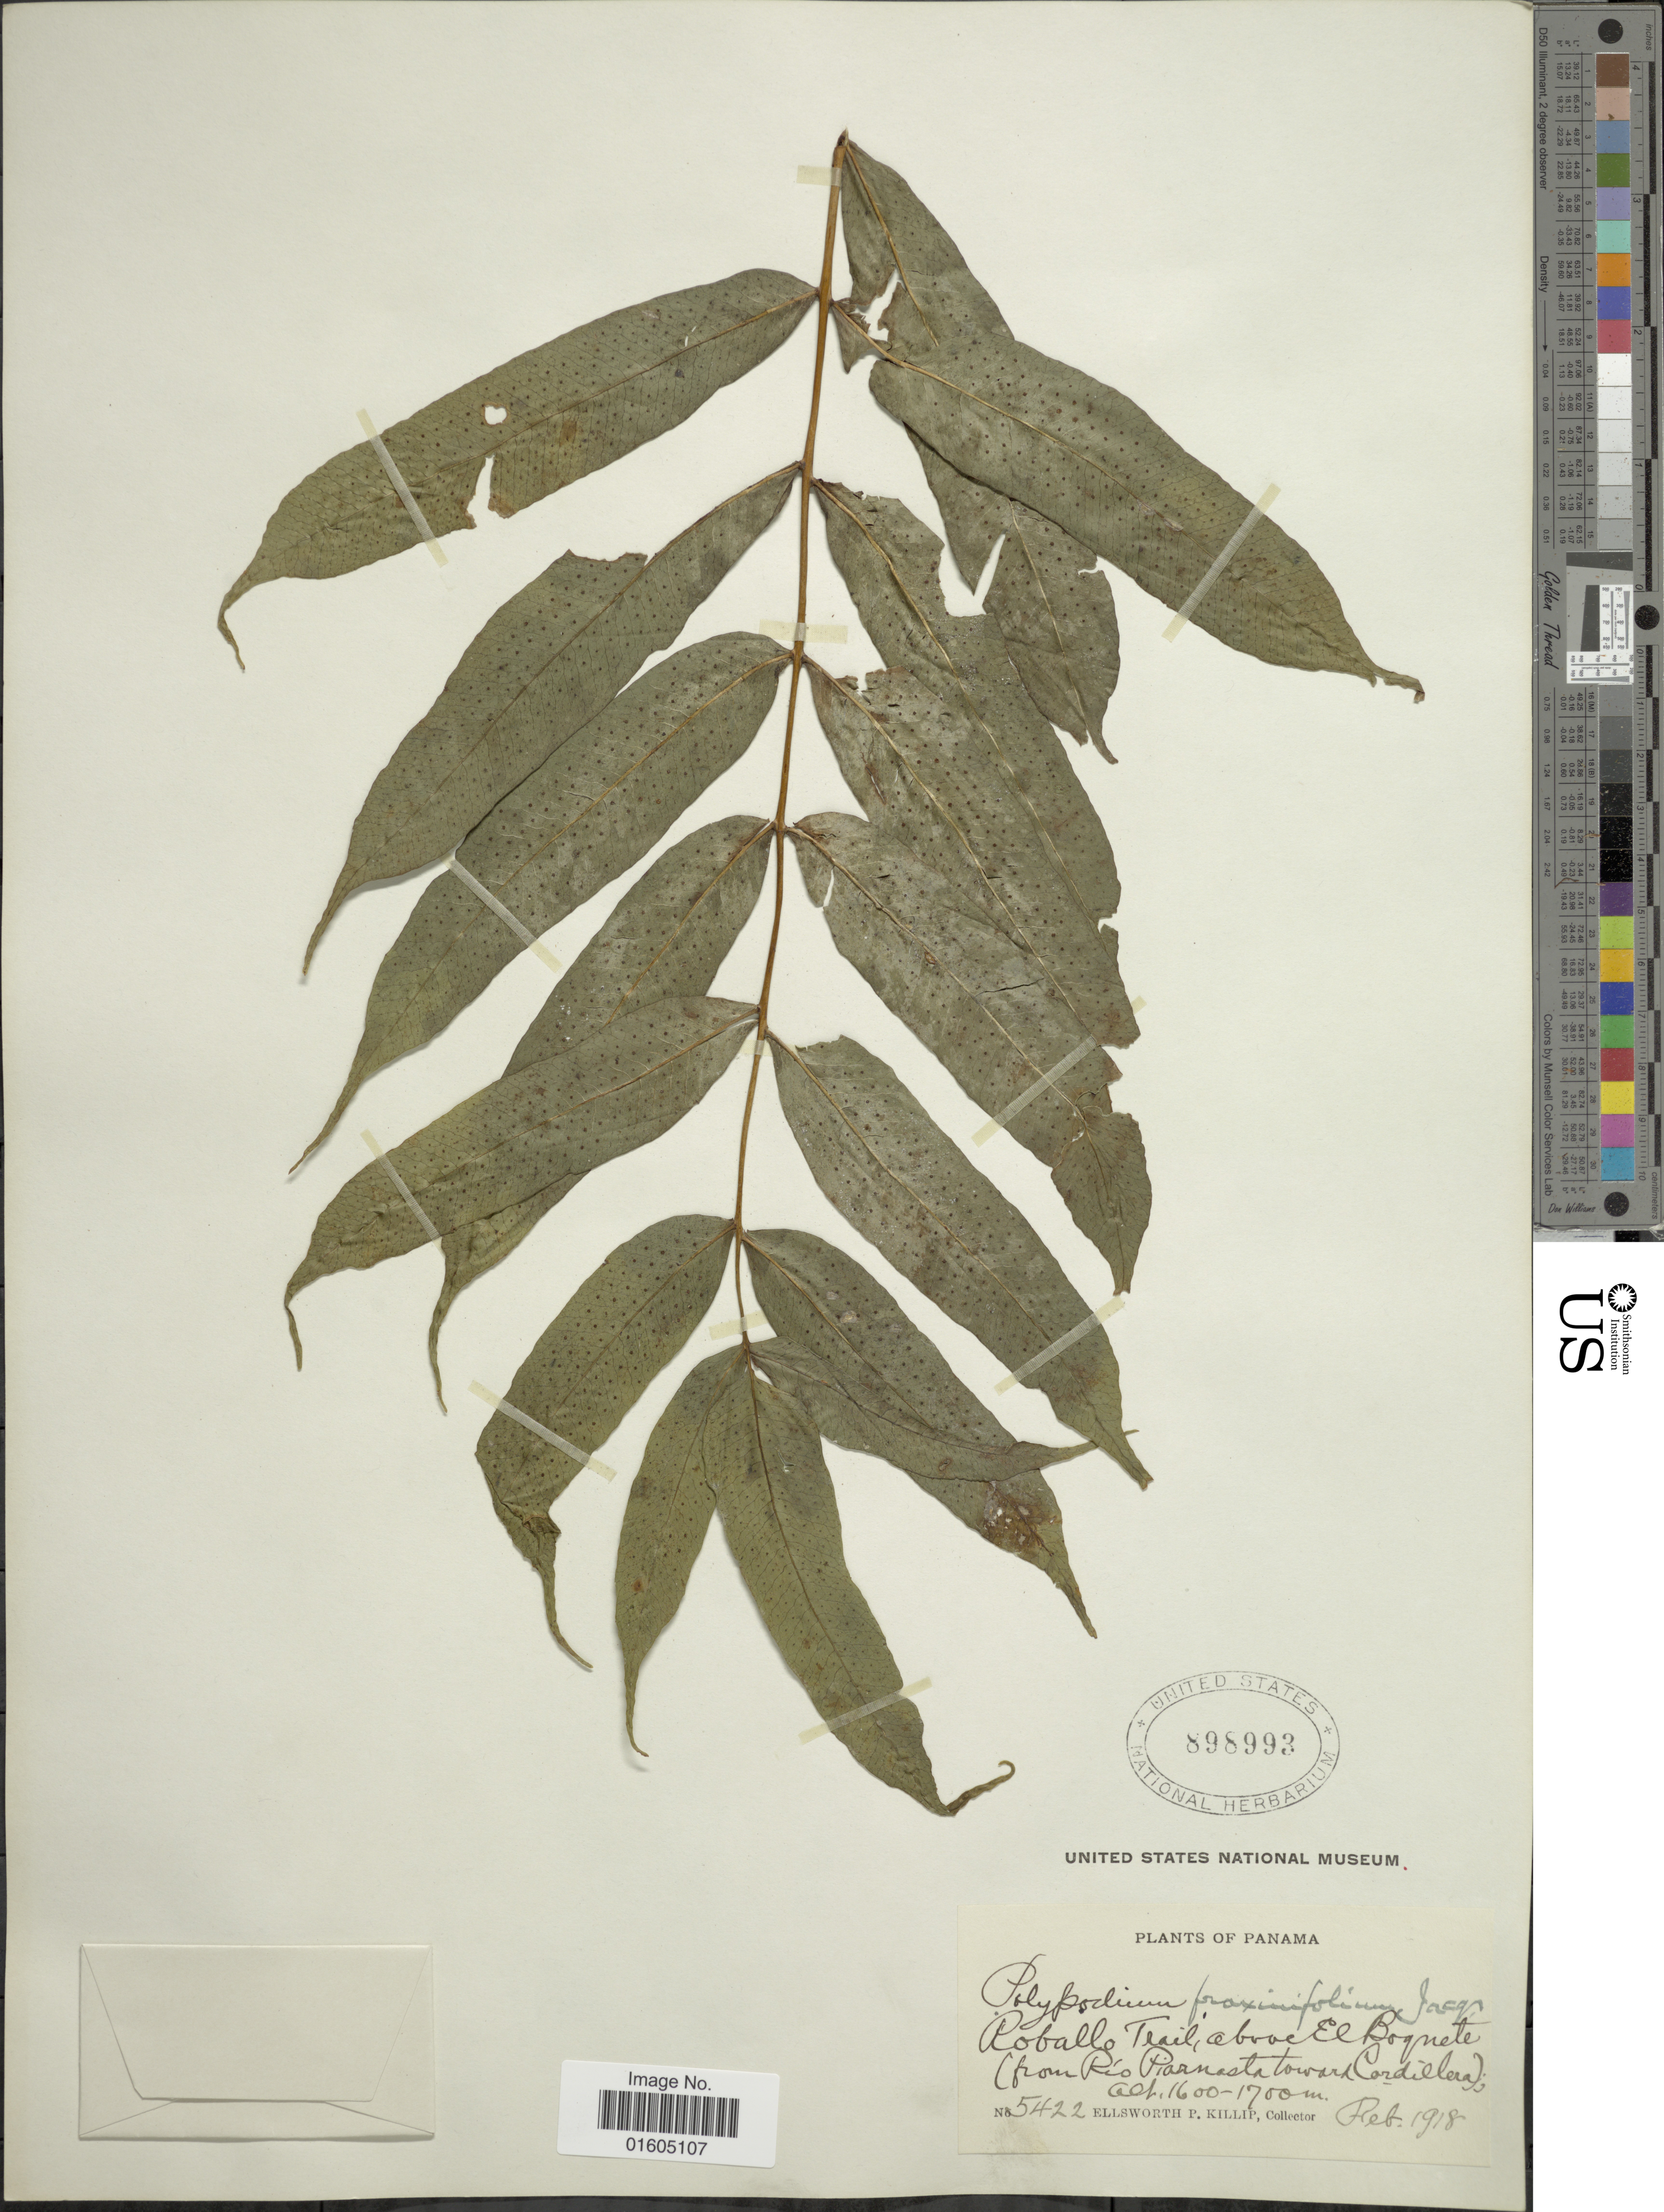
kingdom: Plantae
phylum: Tracheophyta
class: Polypodiopsida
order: Polypodiales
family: Polypodiaceae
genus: Serpocaulon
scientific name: Serpocaulon fraxinifolium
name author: (Jacq.) A.R. Sm.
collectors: E. P. Killip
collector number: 5422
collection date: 1918-02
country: Panama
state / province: Chiriqui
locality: Roballo Trail, above El Boquete (from Rio Piarnasta toward Cordillera)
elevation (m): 1600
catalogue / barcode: US 898993